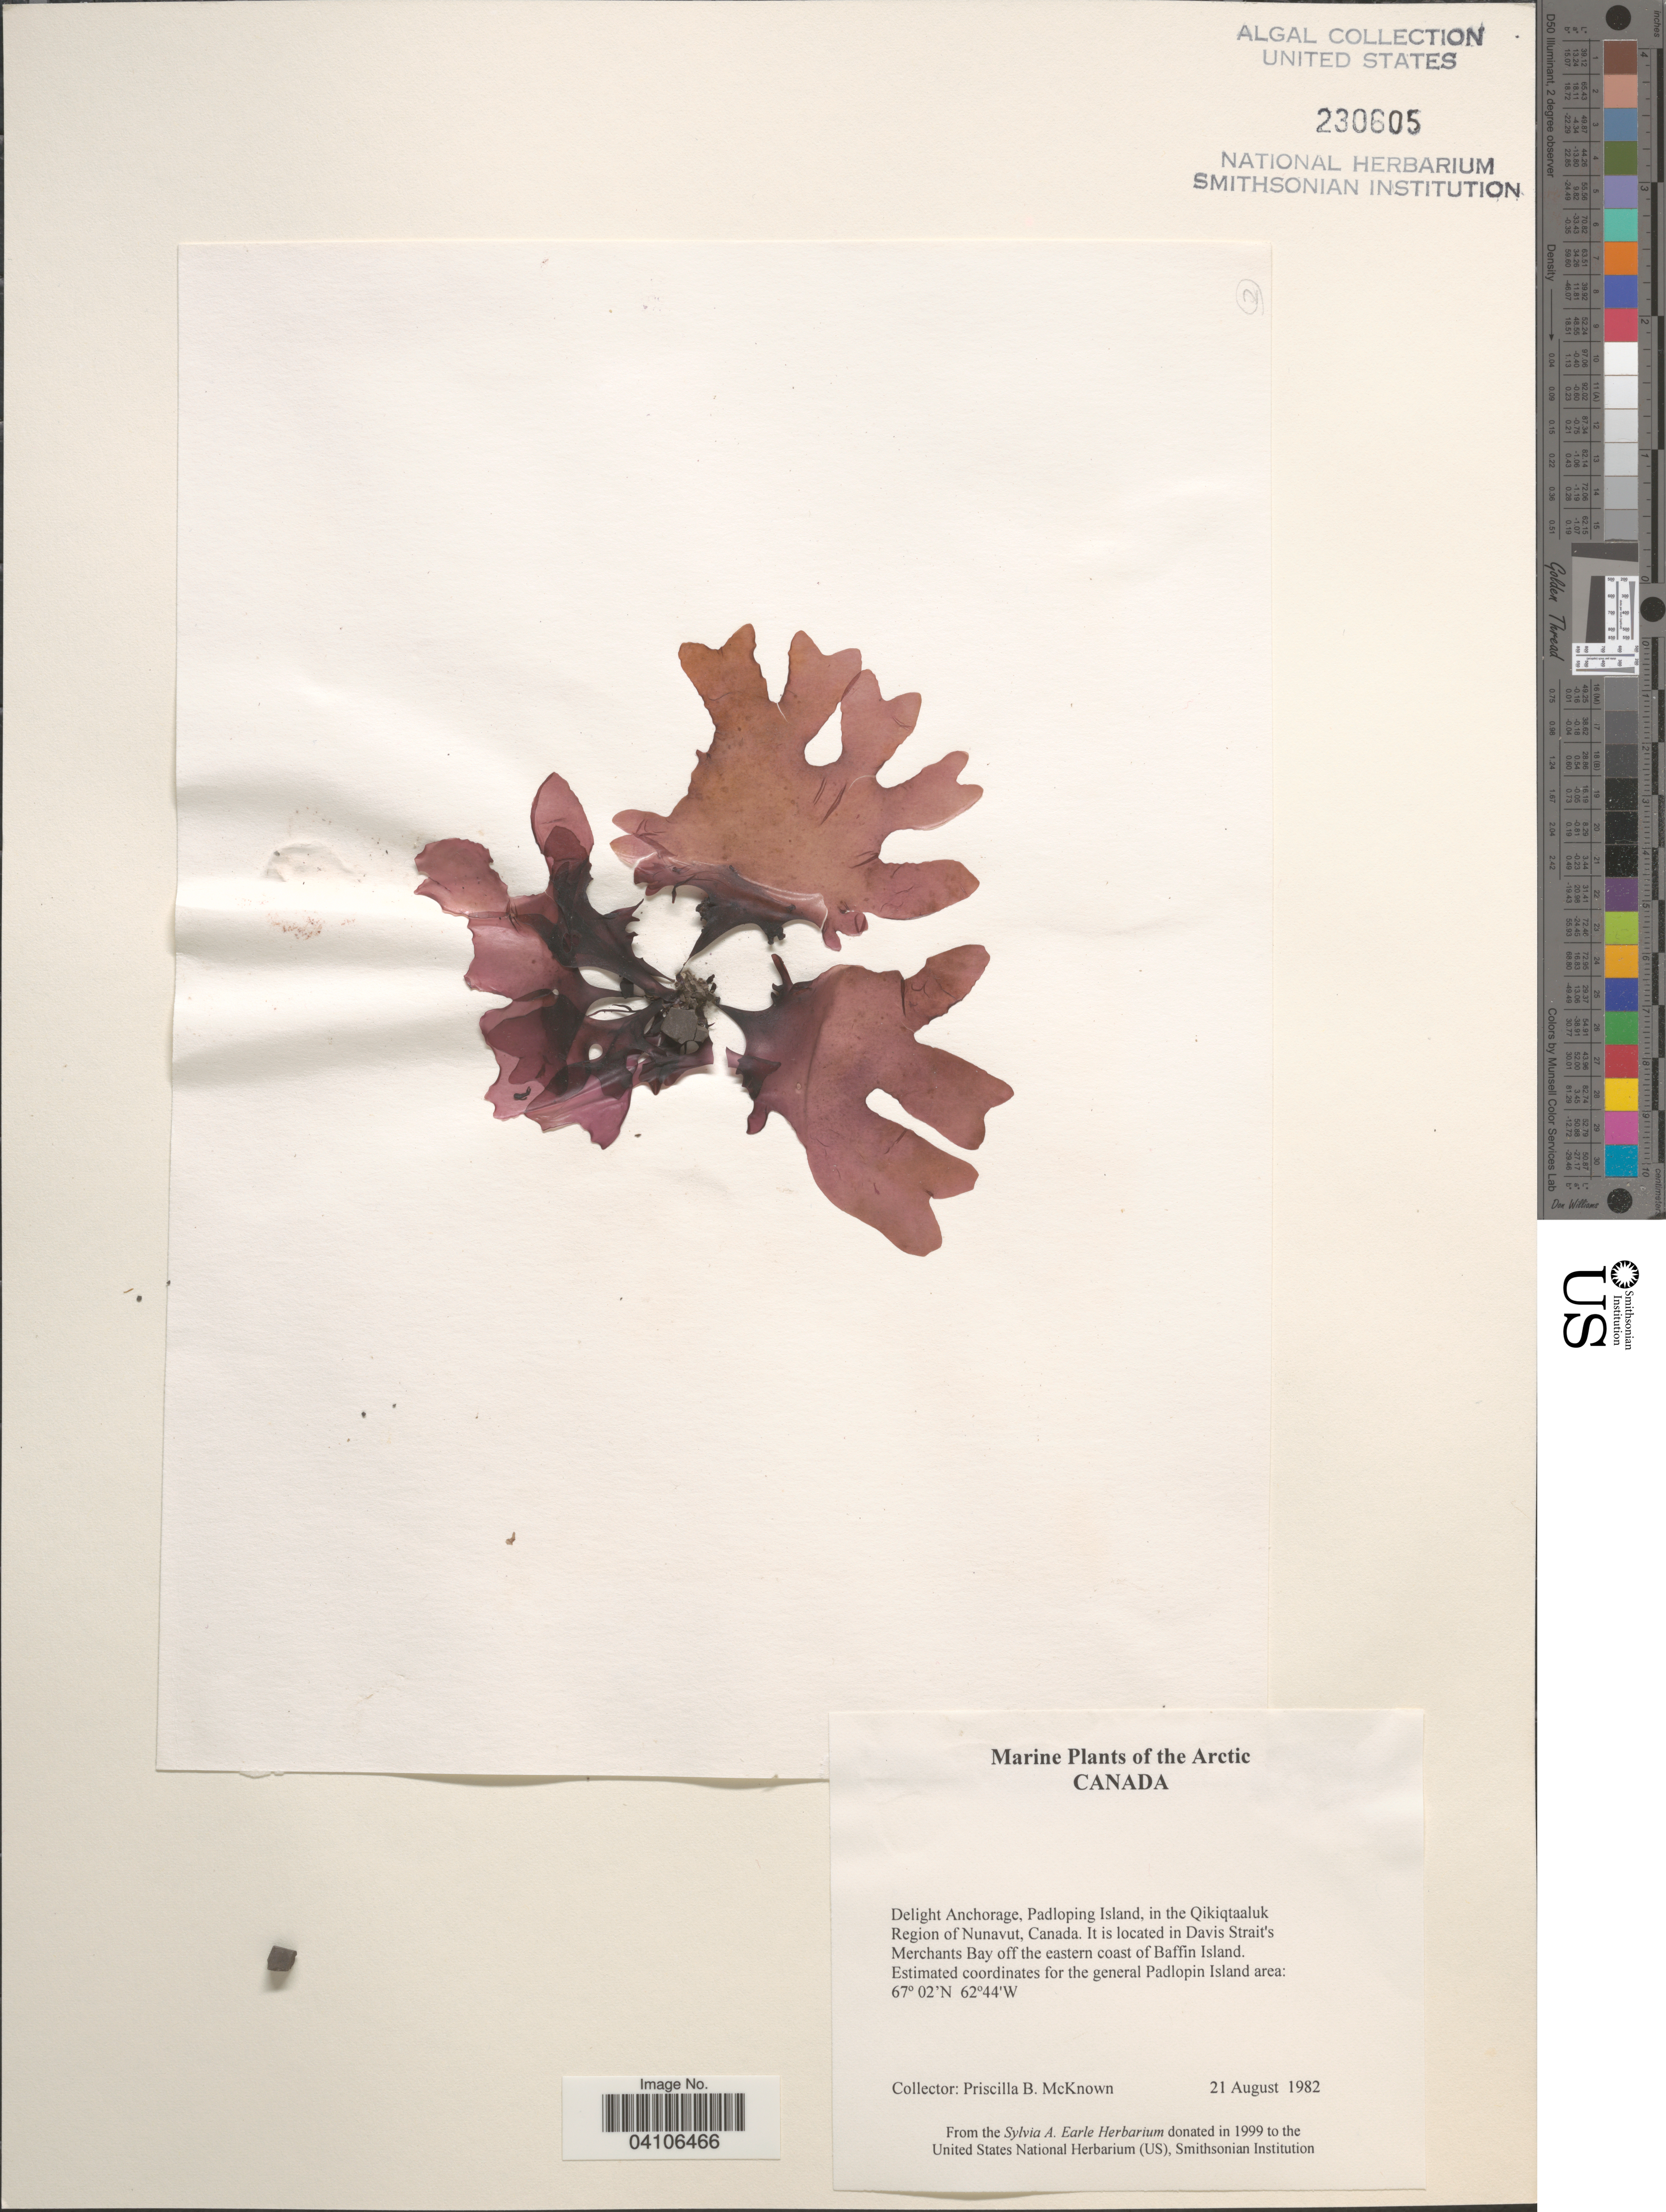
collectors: P. McKnown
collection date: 1982-08-21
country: Canada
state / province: Nunavut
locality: The Arctic Canada. Delight Anchorage, Padloping Island, in the Qikiqtaaluk Region of Nunavut. It is located in Davis Strait's Merchants Bay off the eastern coast of Baffin Island.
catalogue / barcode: US 230605